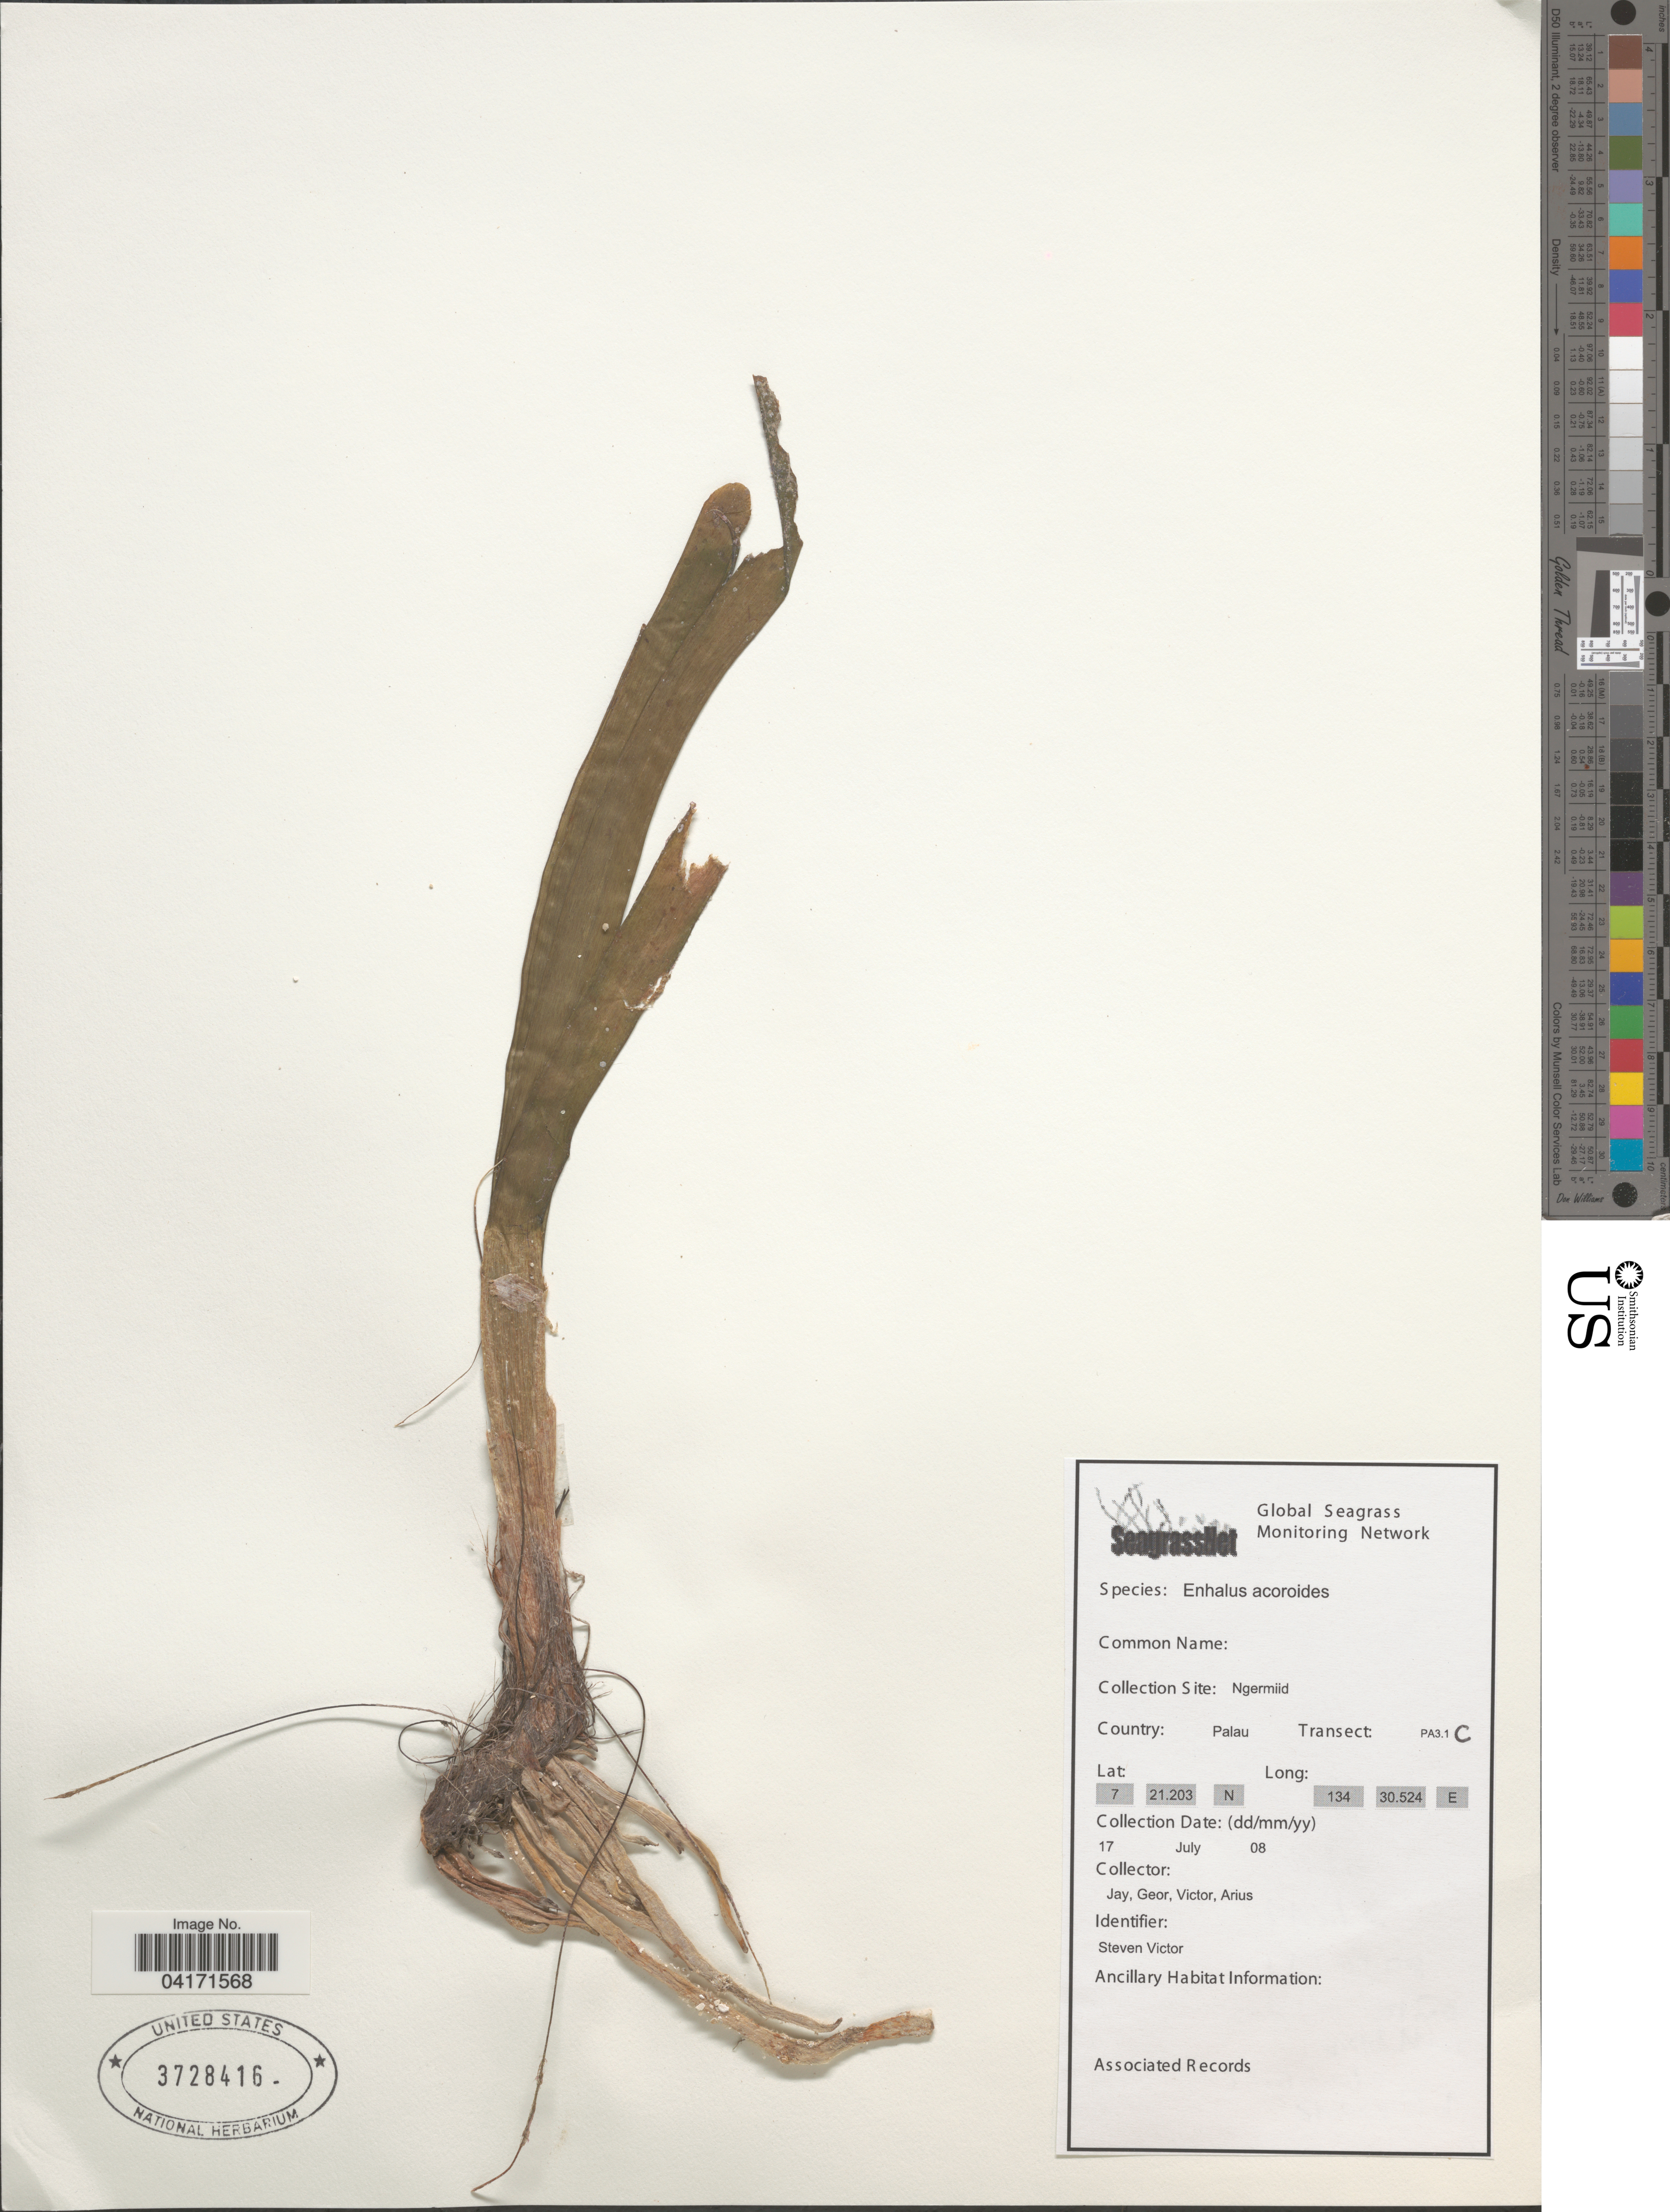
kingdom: Plantae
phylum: Tracheophyta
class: Liliopsida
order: Alismatales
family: Hydrocharitaceae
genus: Enhalus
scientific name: Enhalus acoroides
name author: (L. f.) Royle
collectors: Jay, Geor, Victor & Arius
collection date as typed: Transcribed d/m/y: 17/7/8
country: Palau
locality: Ngermiid. Palau. Transect: PA3.1 C.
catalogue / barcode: US 3728416